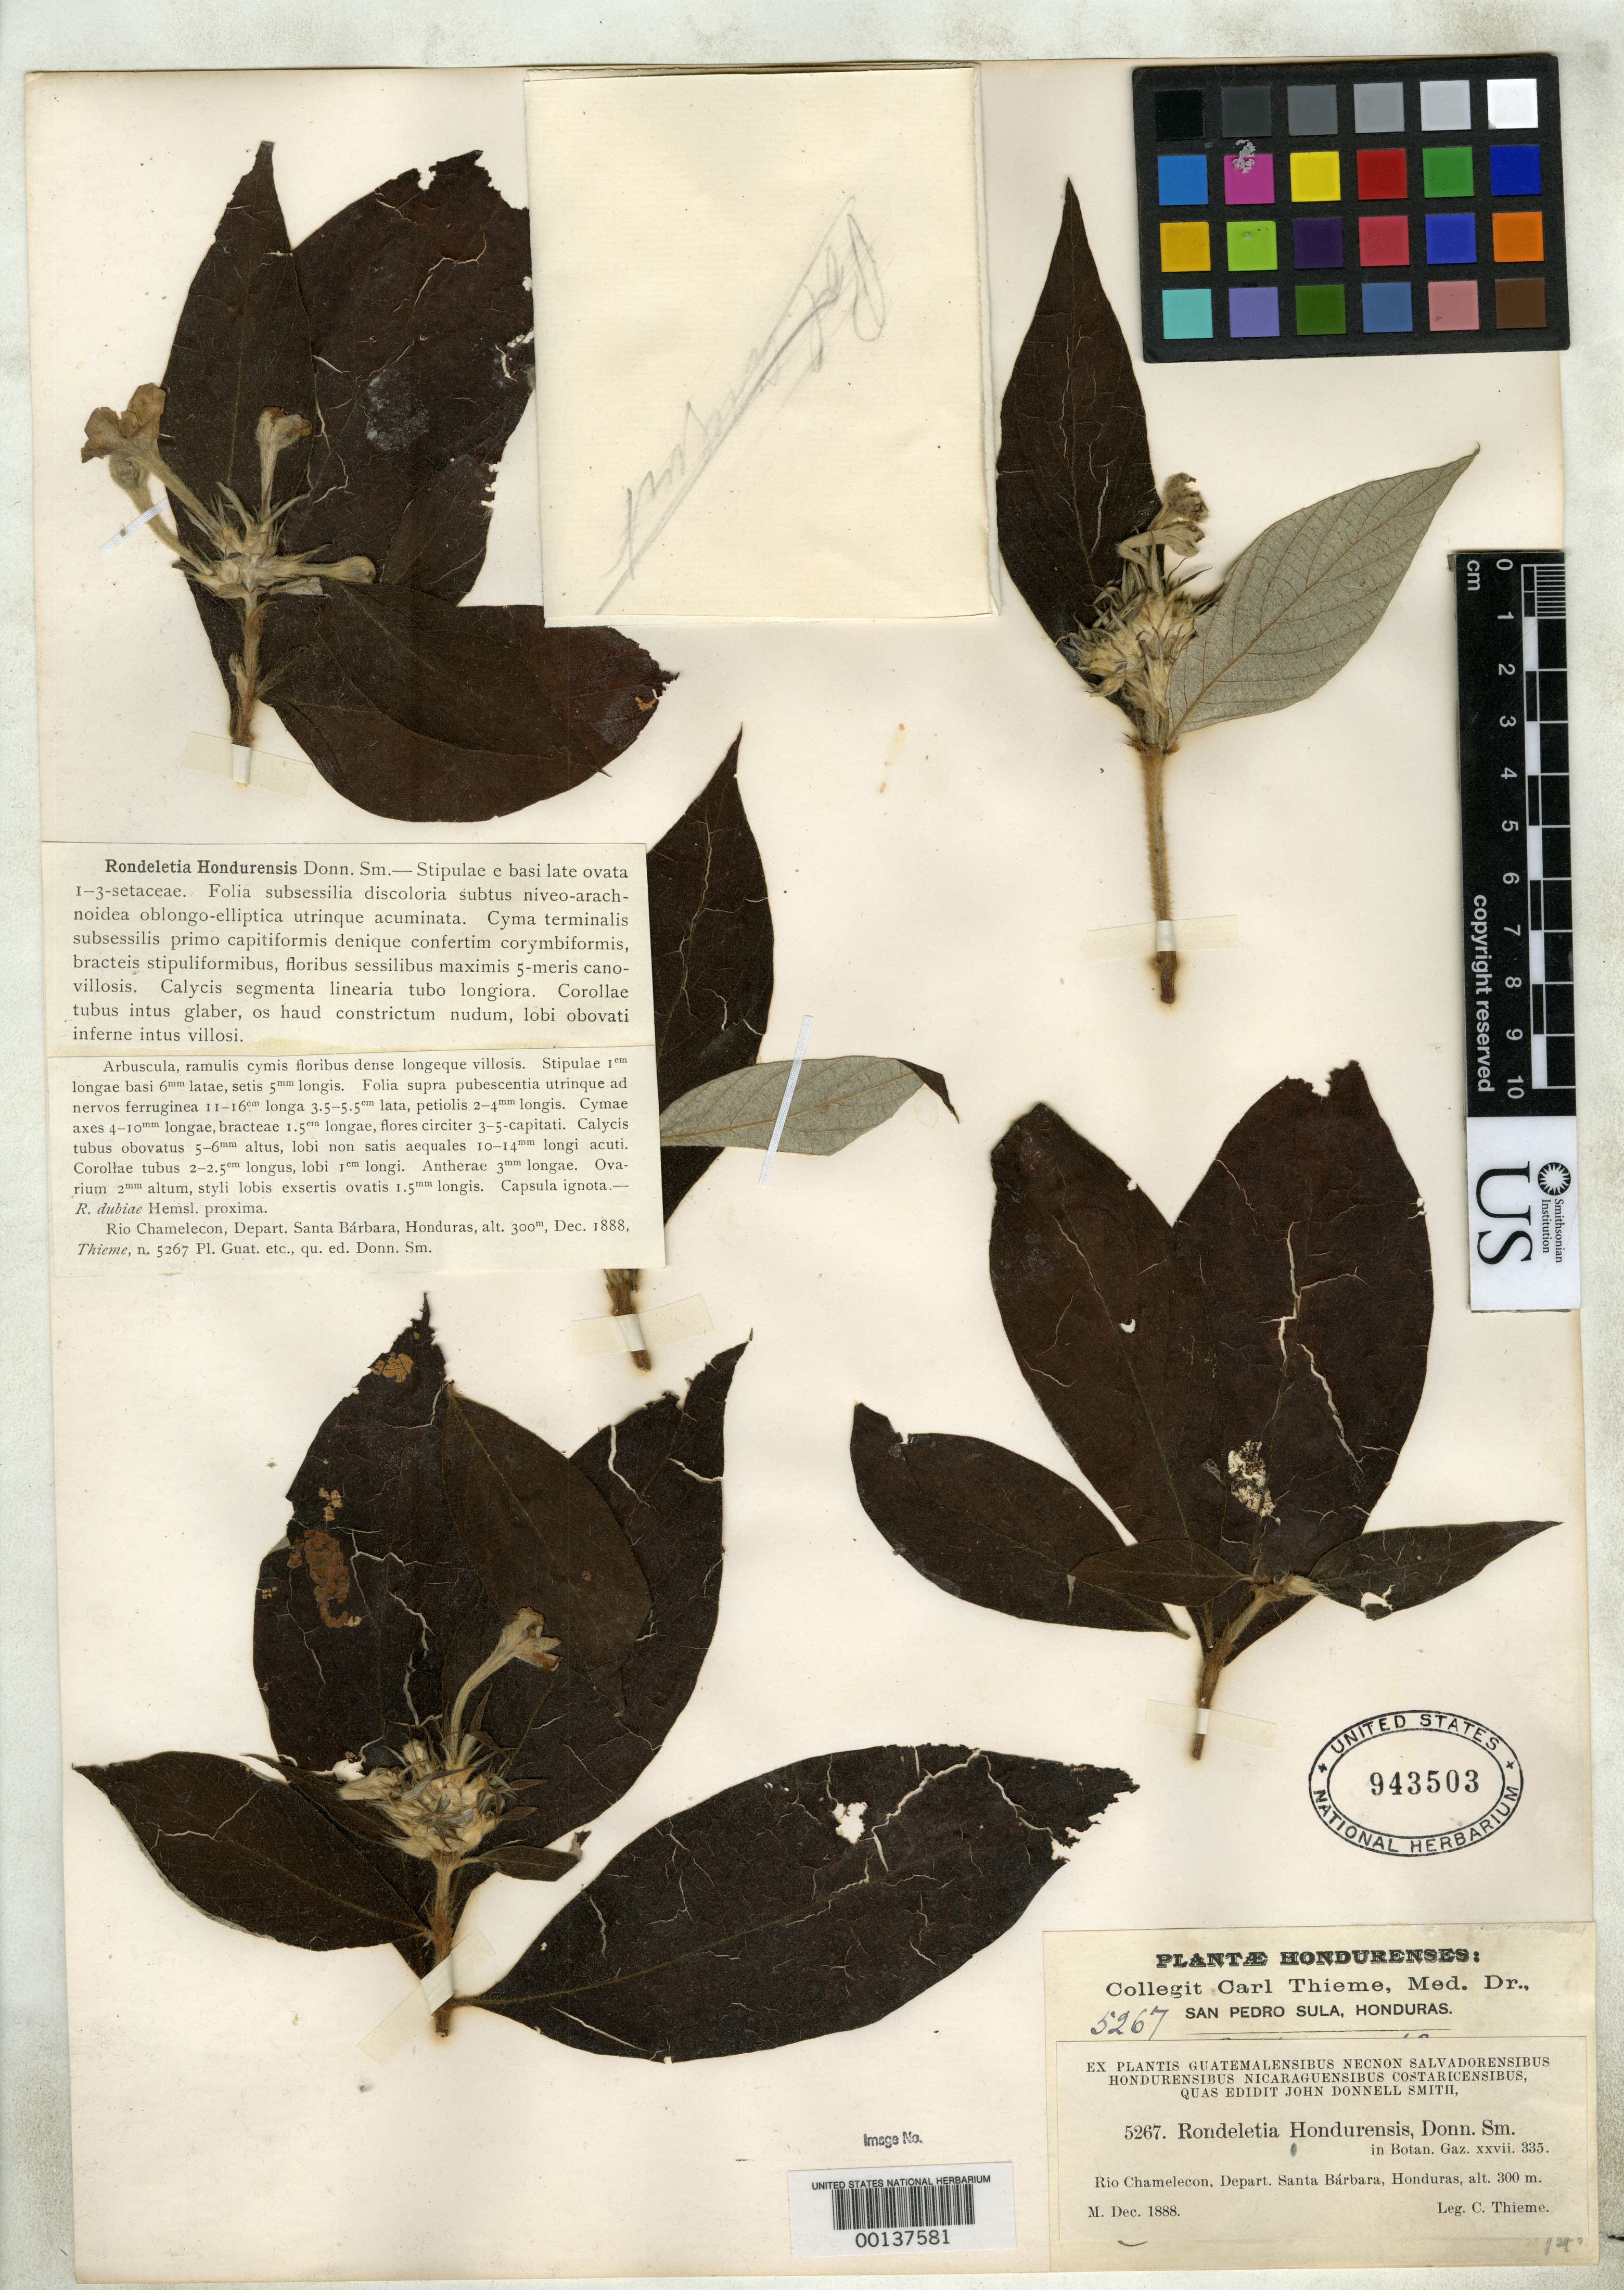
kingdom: Plantae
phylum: Tracheophyta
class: Magnoliopsida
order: Gentianales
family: Rubiaceae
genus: Rondeletia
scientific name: Rondeletia hondurensis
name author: Donn. Sm.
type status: Type Collection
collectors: C. Thieme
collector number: J.D.S. 5267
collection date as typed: Dec 1888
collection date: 1888-12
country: Honduras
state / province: Santa Bárbara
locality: Rio Chamelecon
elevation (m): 300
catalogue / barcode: US 943503